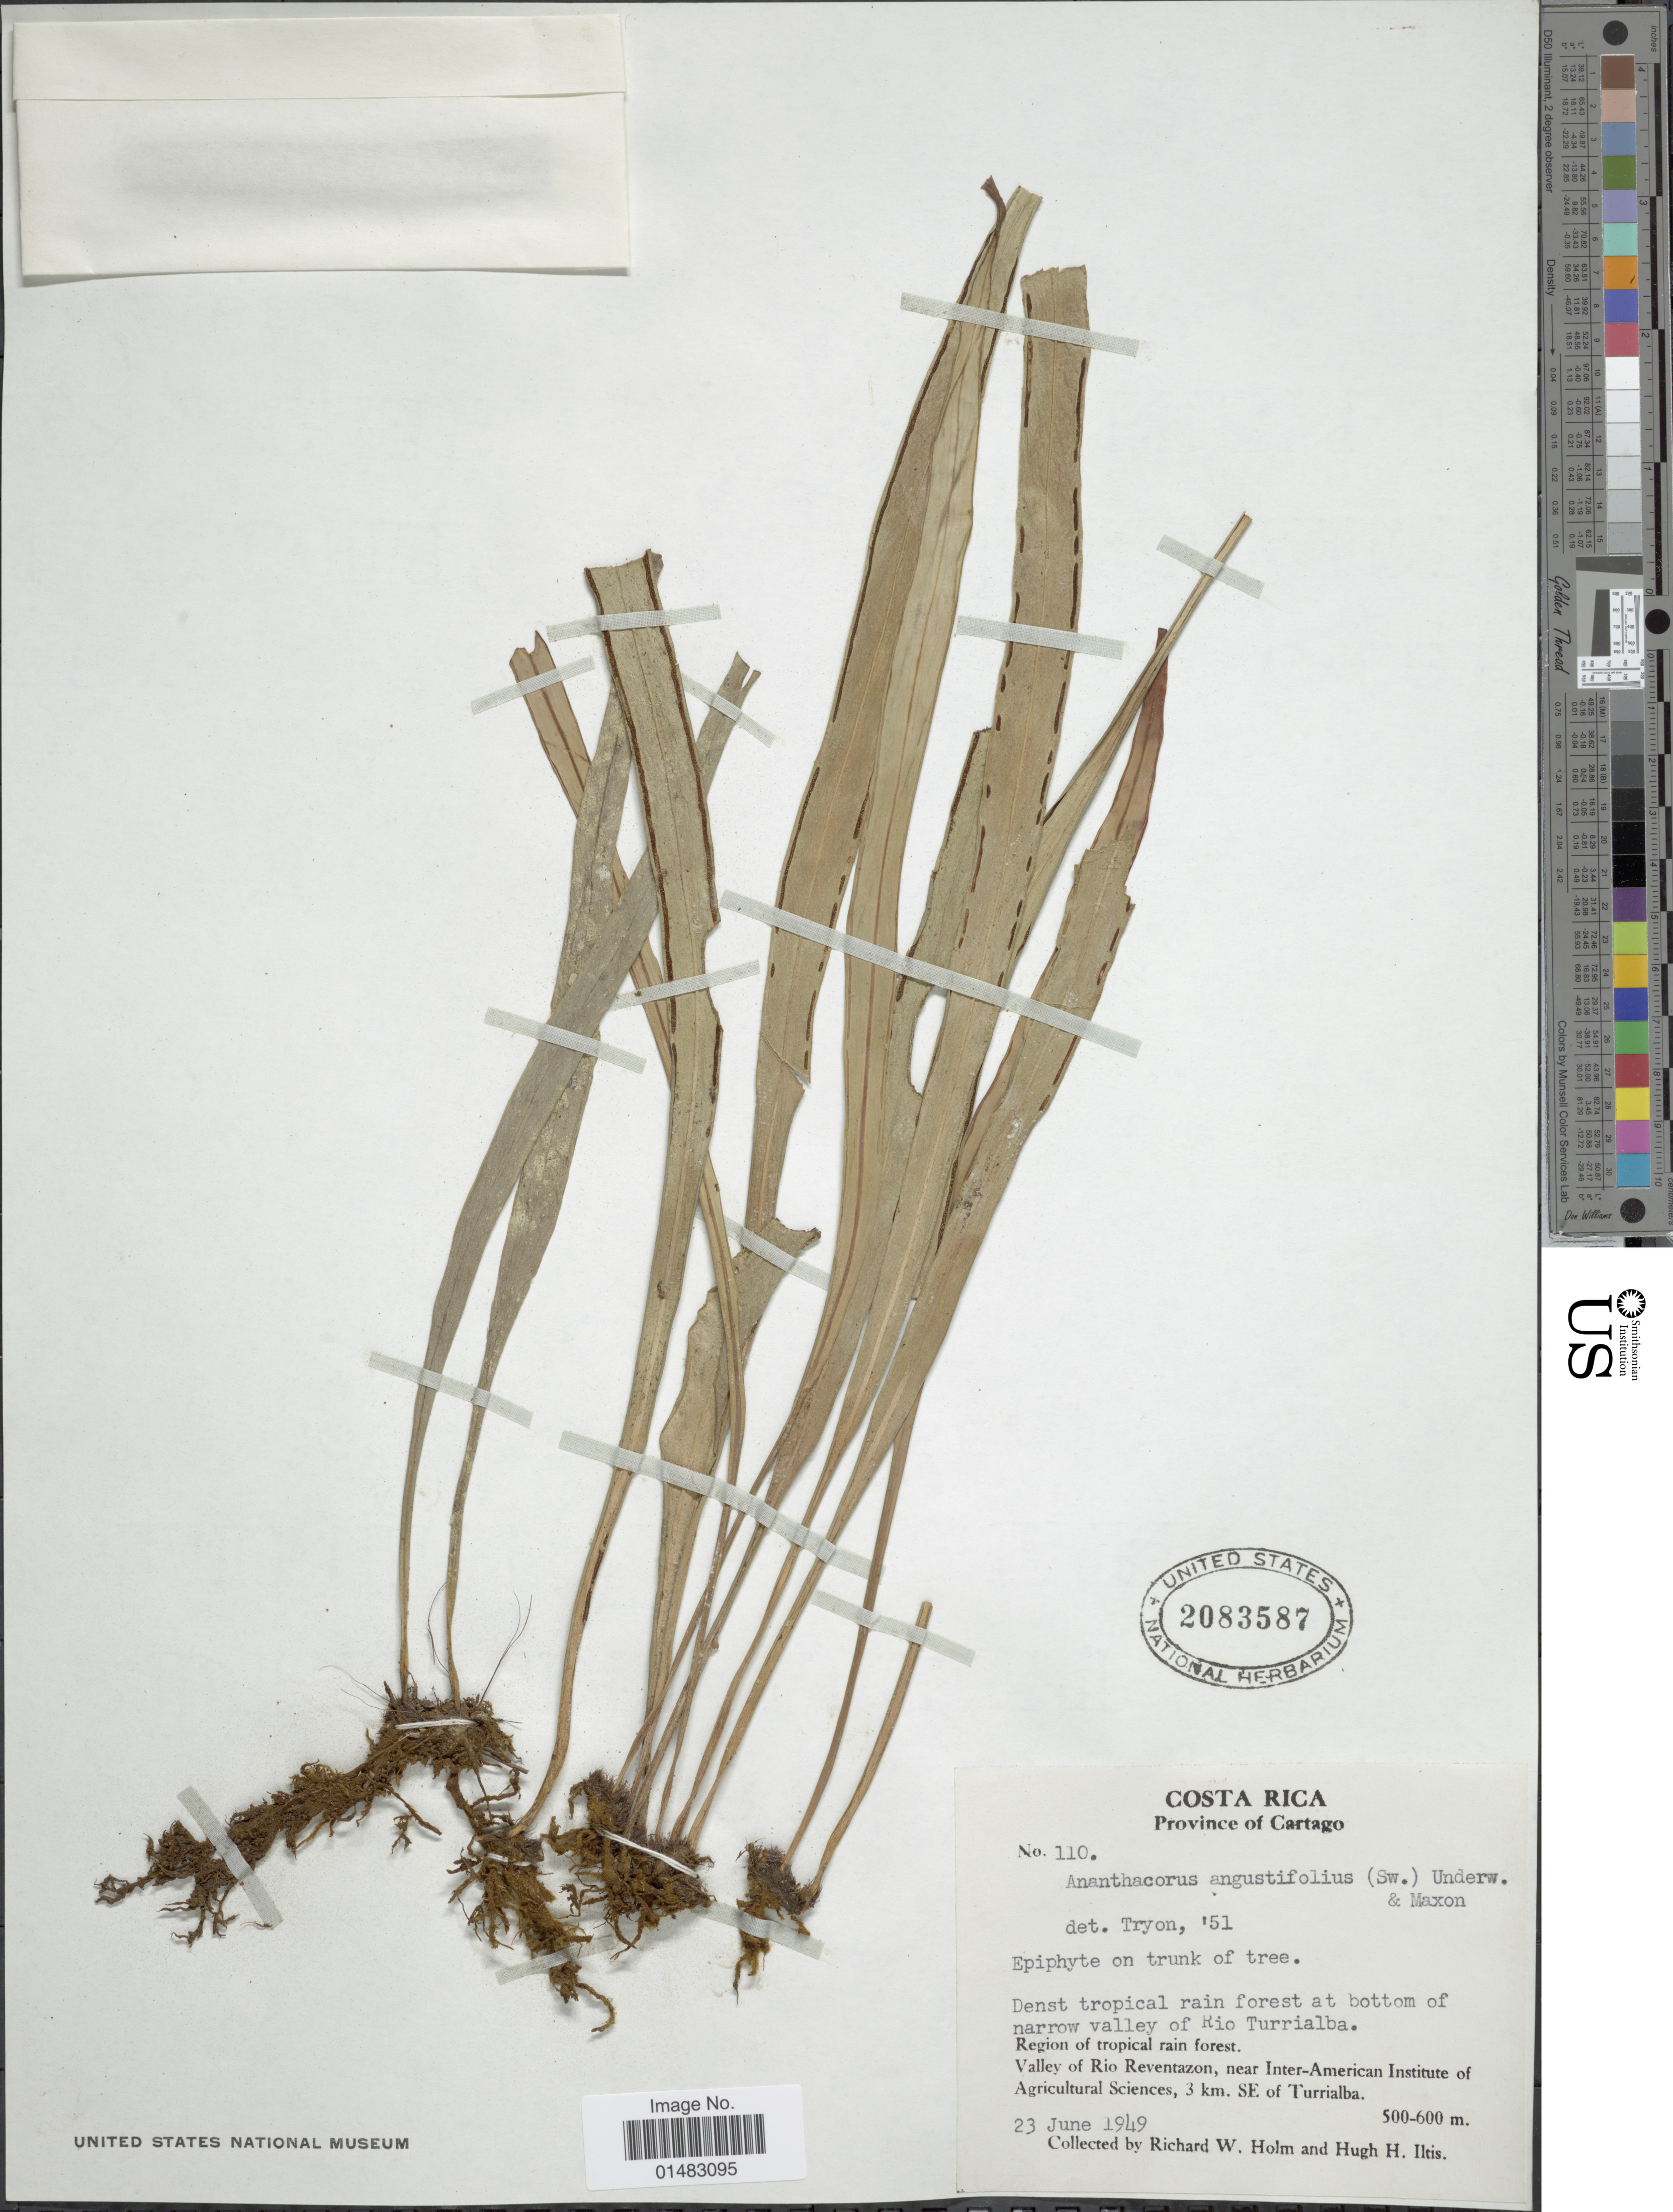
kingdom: Plantae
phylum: Tracheophyta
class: Polypodiopsida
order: Polypodiales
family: Pteridaceae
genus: Ananthacorus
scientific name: Ananthacorus angustifolius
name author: (Sw.) Underw. & Maxon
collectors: R. W. Holm & H. H. Iltis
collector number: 110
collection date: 1949-06-23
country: Costa Rica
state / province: Cartago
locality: Dense tropical rain forest at bottom of narrow valley of Rio Turrialba, Region of tropical rain forest, Valley of Rio Reventazon, near Inter-American Institute of Agricultural Sciences, 3 km. SE of Turrialba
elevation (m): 500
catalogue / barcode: US 2083587